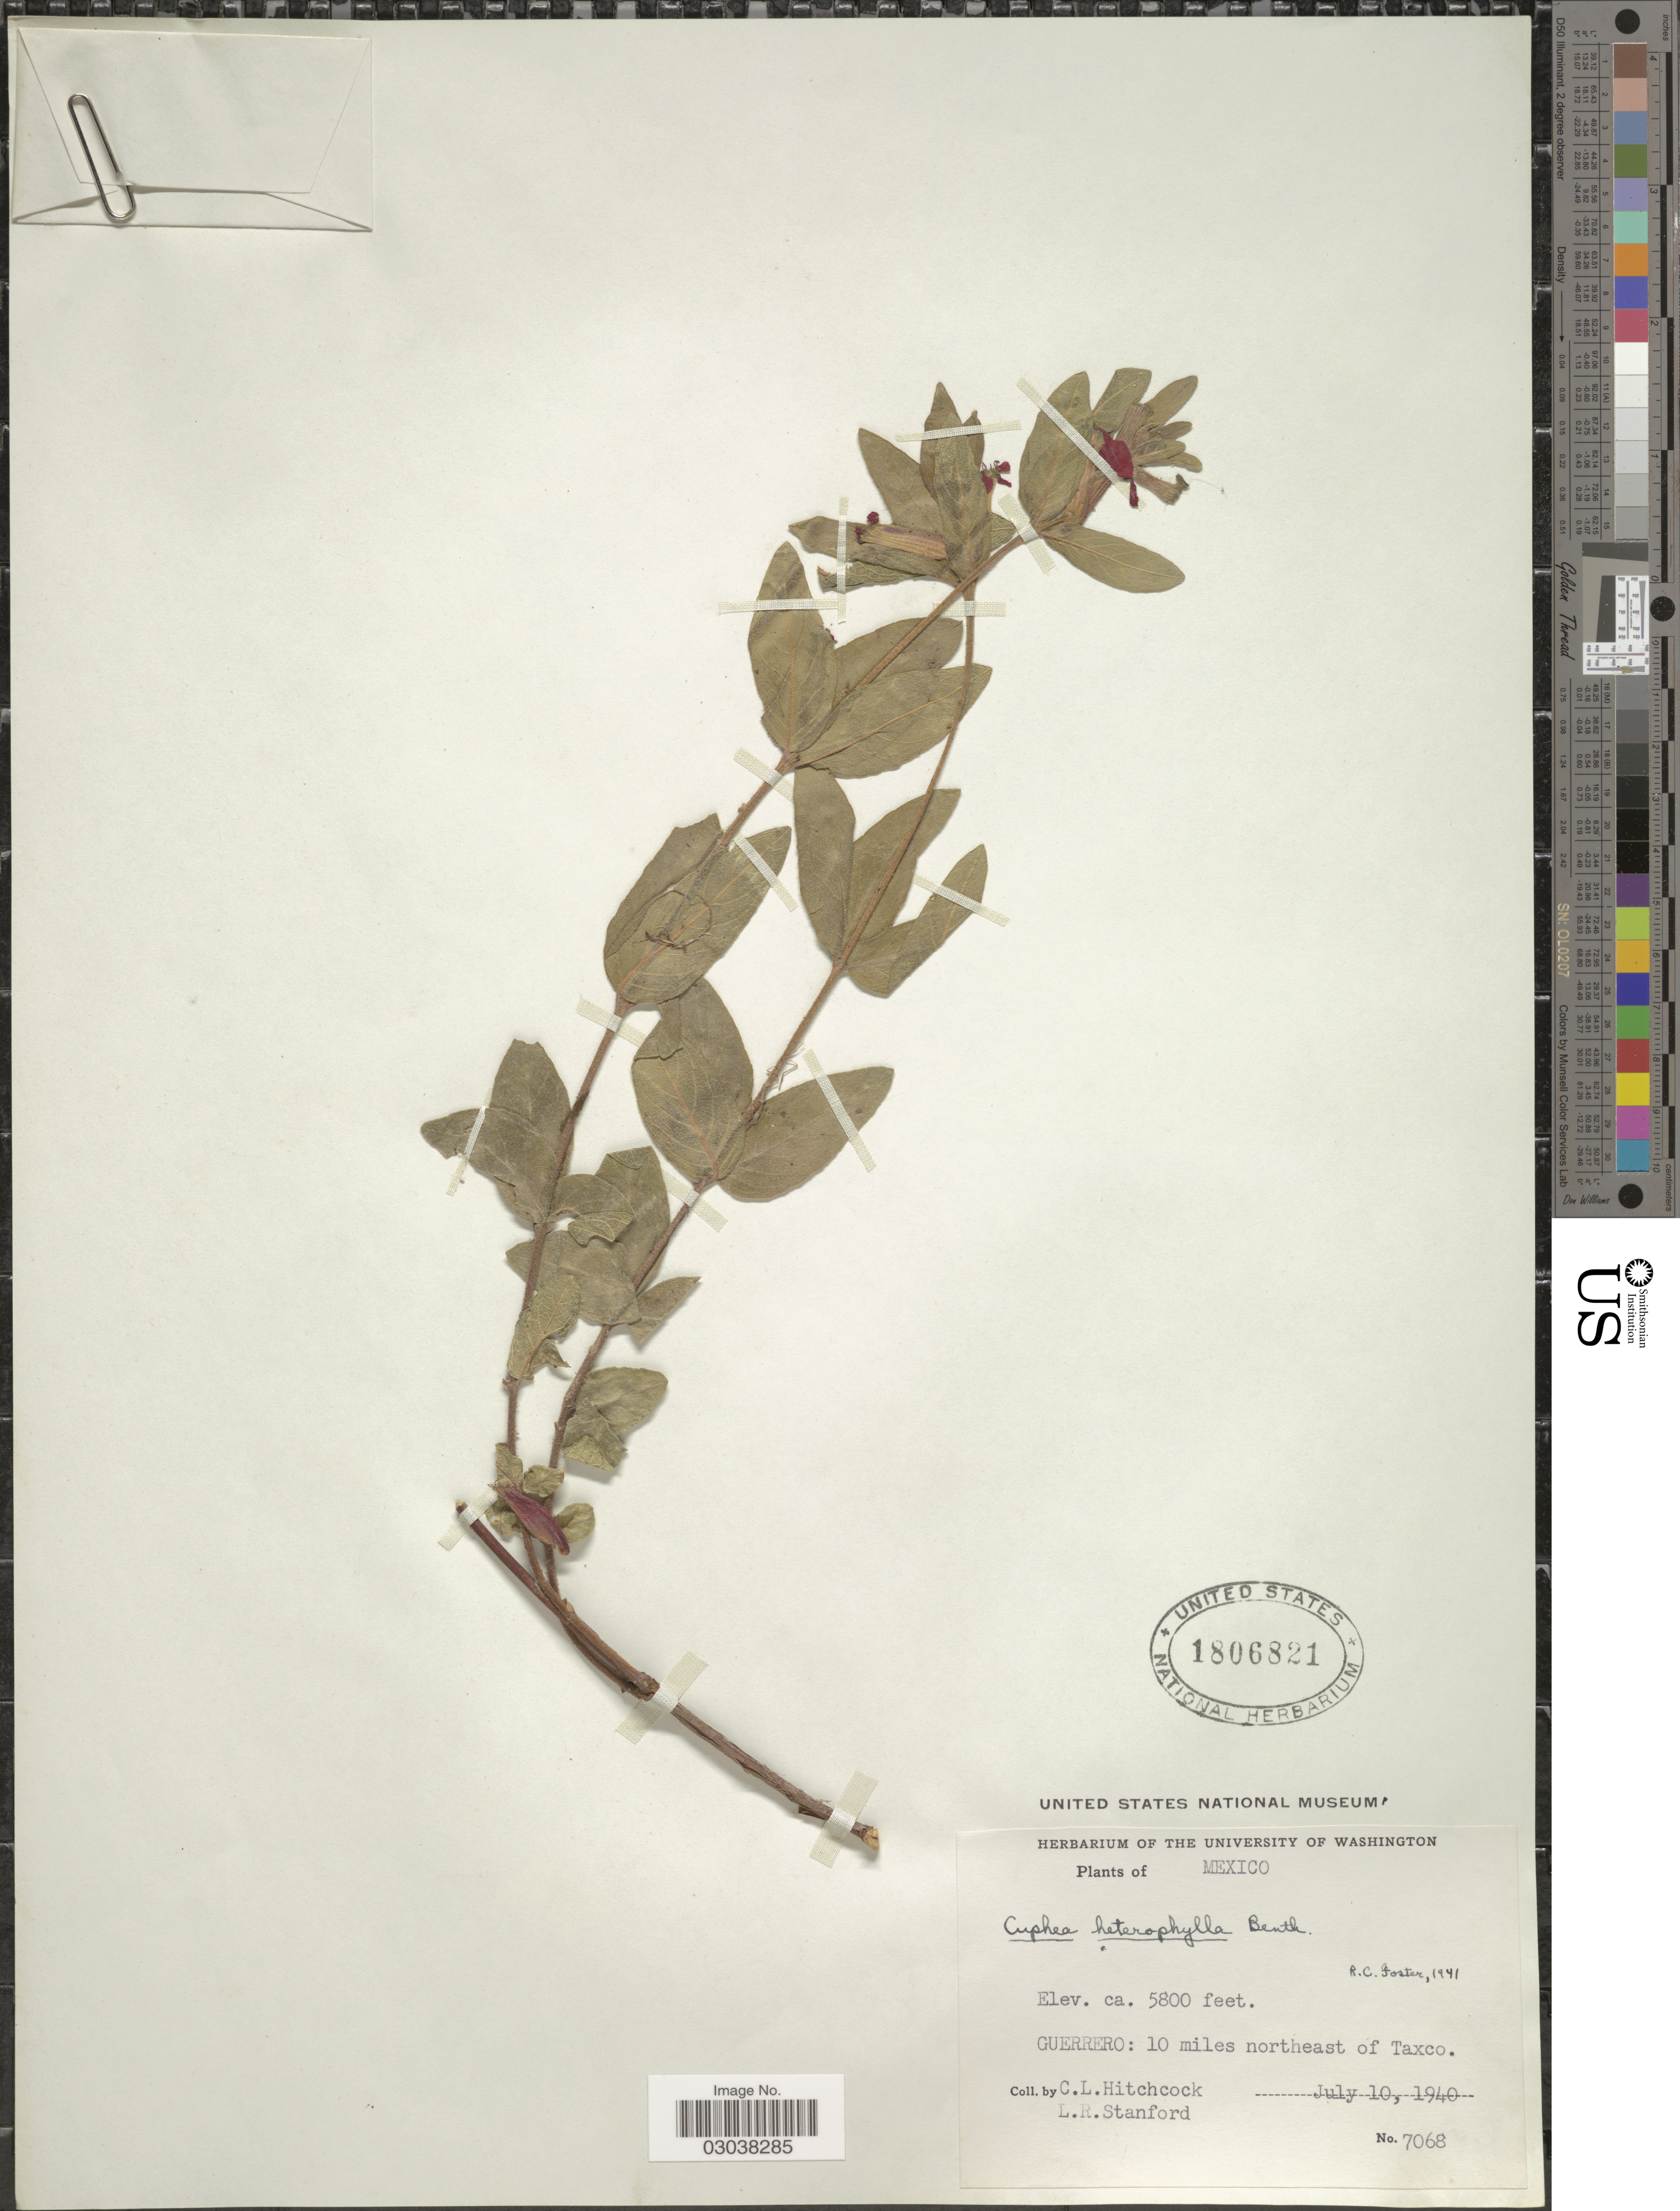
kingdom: Plantae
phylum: Tracheophyta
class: Magnoliopsida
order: Myrtales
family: Lythraceae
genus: Cuphea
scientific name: Cuphea heterophylla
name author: Benth.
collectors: C. L. Hitchcock & L. R. Stanford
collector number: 7068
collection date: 1940-07-10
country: Mexico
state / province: Guerrero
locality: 10 miles northeas of Taxco.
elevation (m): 1768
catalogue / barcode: US 1806821